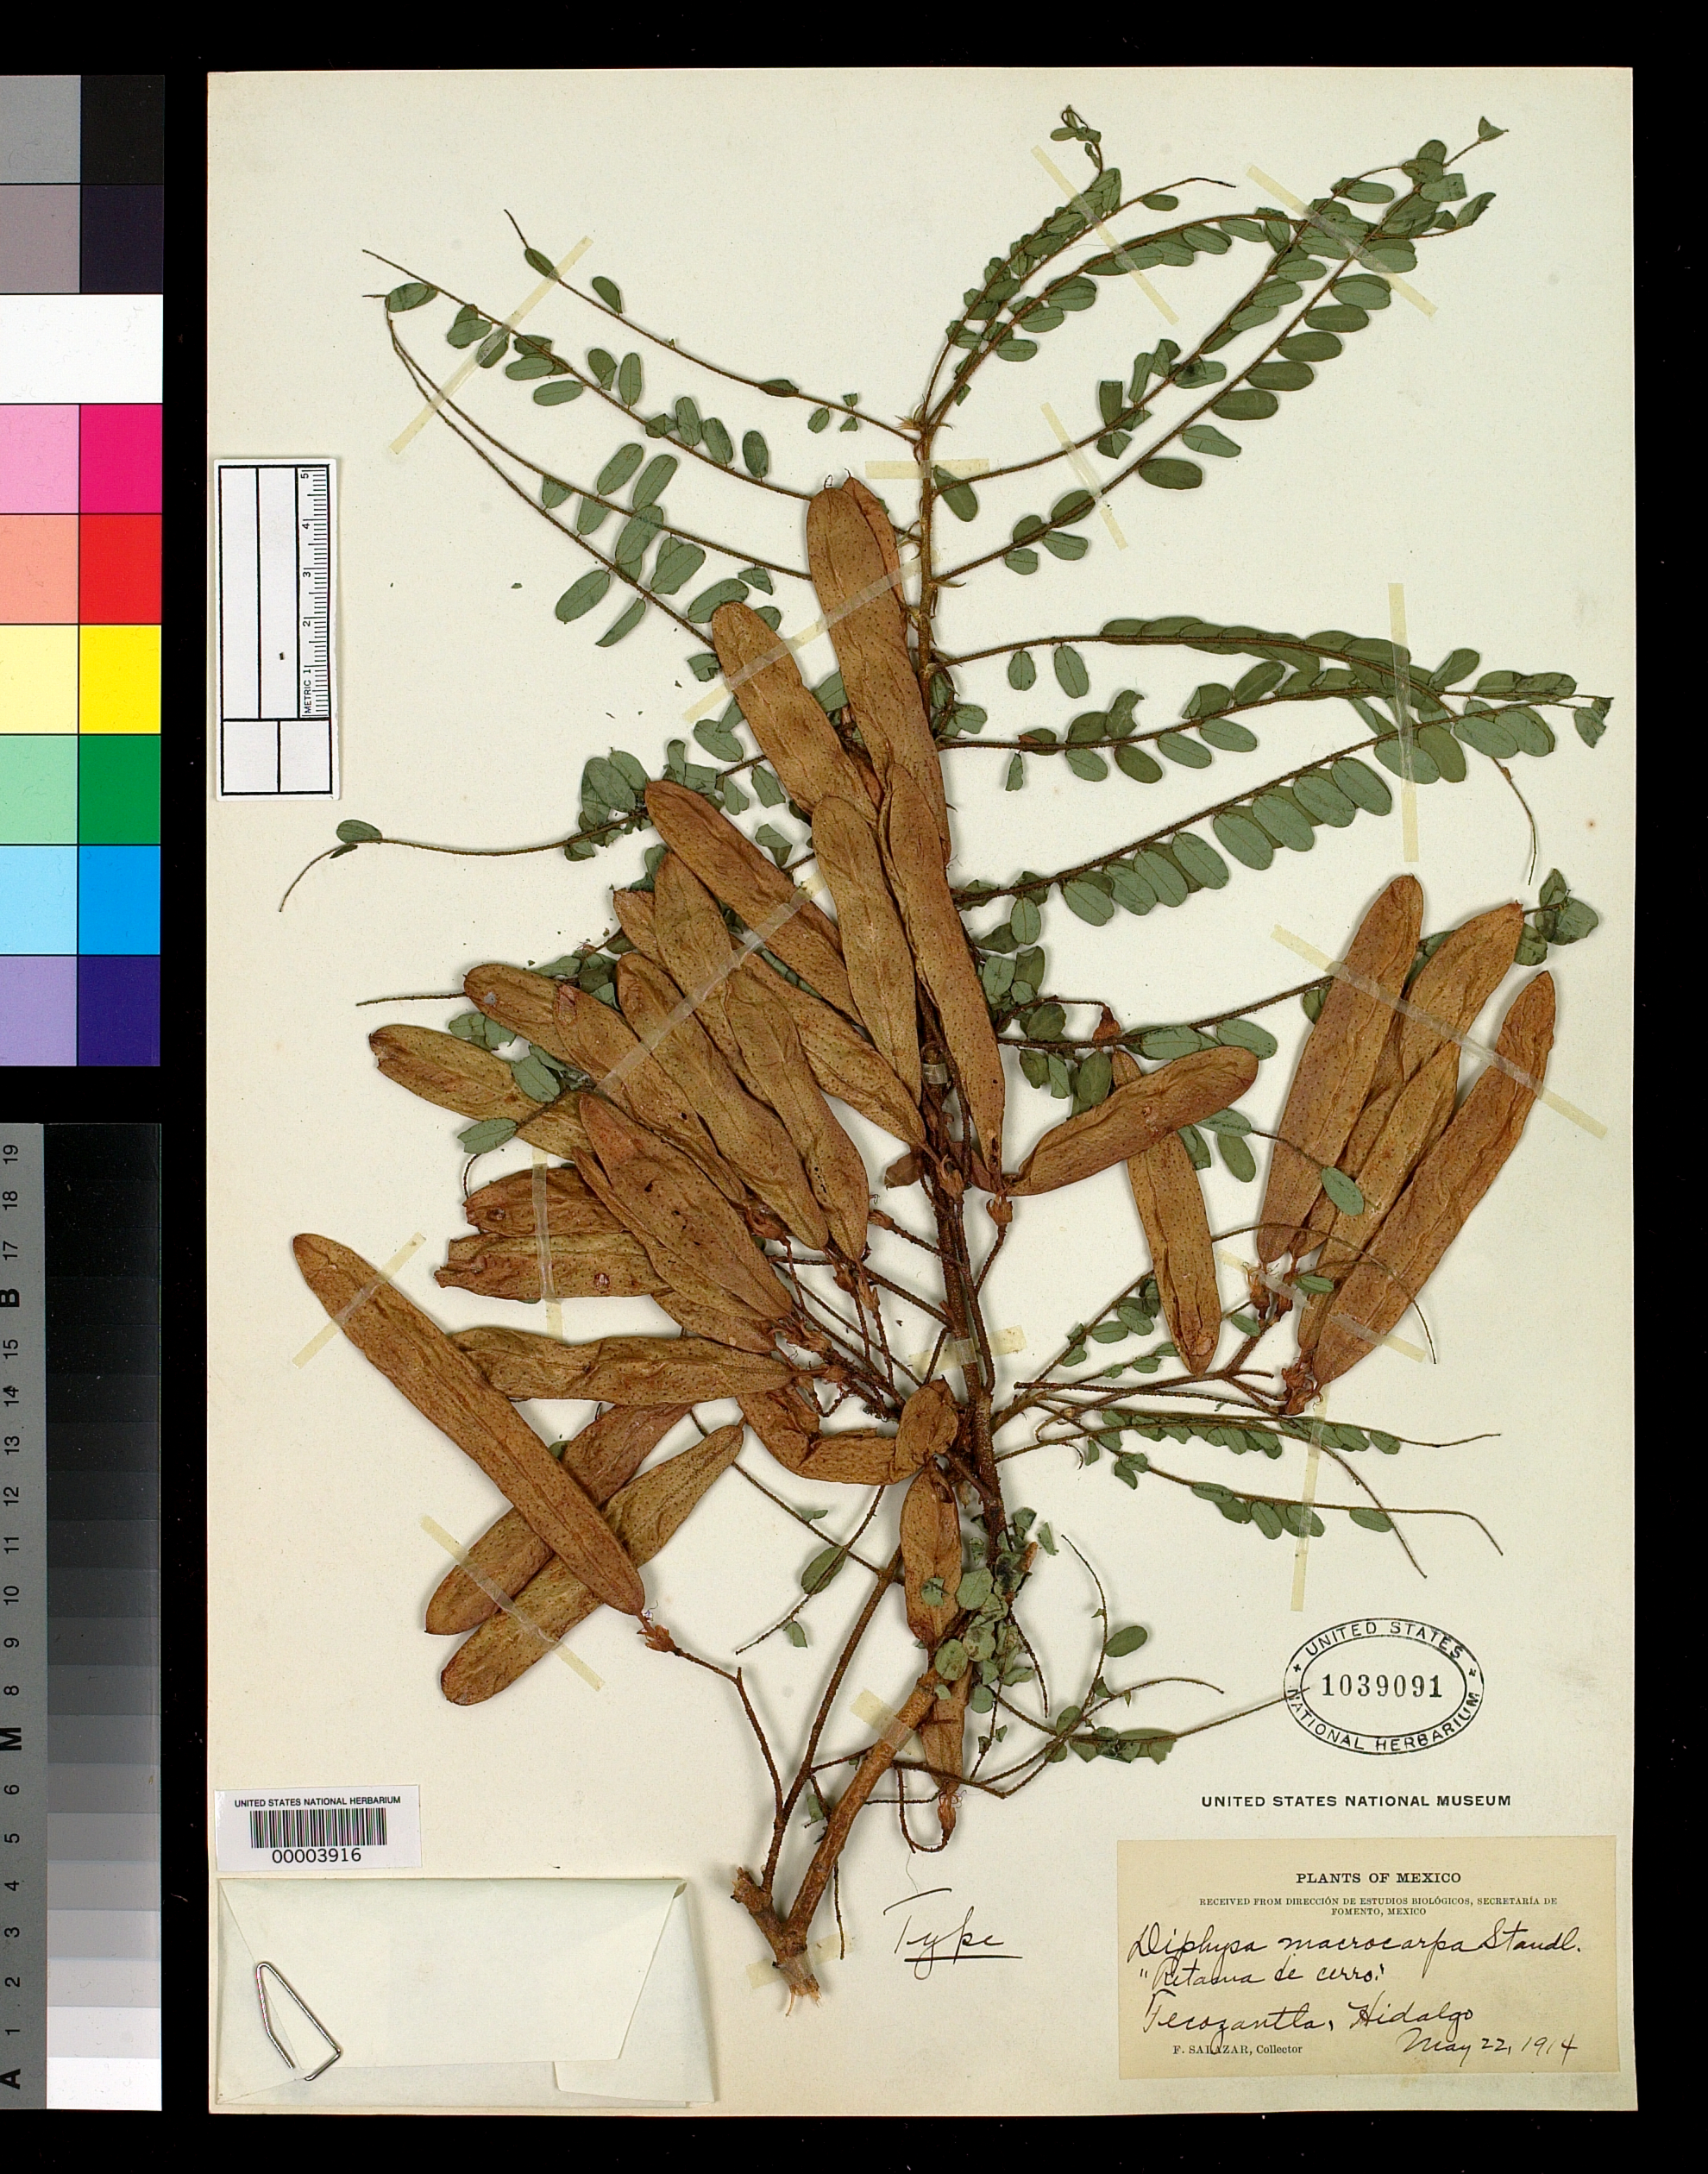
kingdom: Plantae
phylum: Tracheophyta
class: Magnoliopsida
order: Fabales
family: Fabaceae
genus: Diphysa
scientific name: Diphysa macrocarpa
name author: Standl.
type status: Holotype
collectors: F. Salazar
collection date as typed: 22 May 1914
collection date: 1914-05-22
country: Mexico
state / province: Hidalgo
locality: Tecozantla.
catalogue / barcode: US 1039091